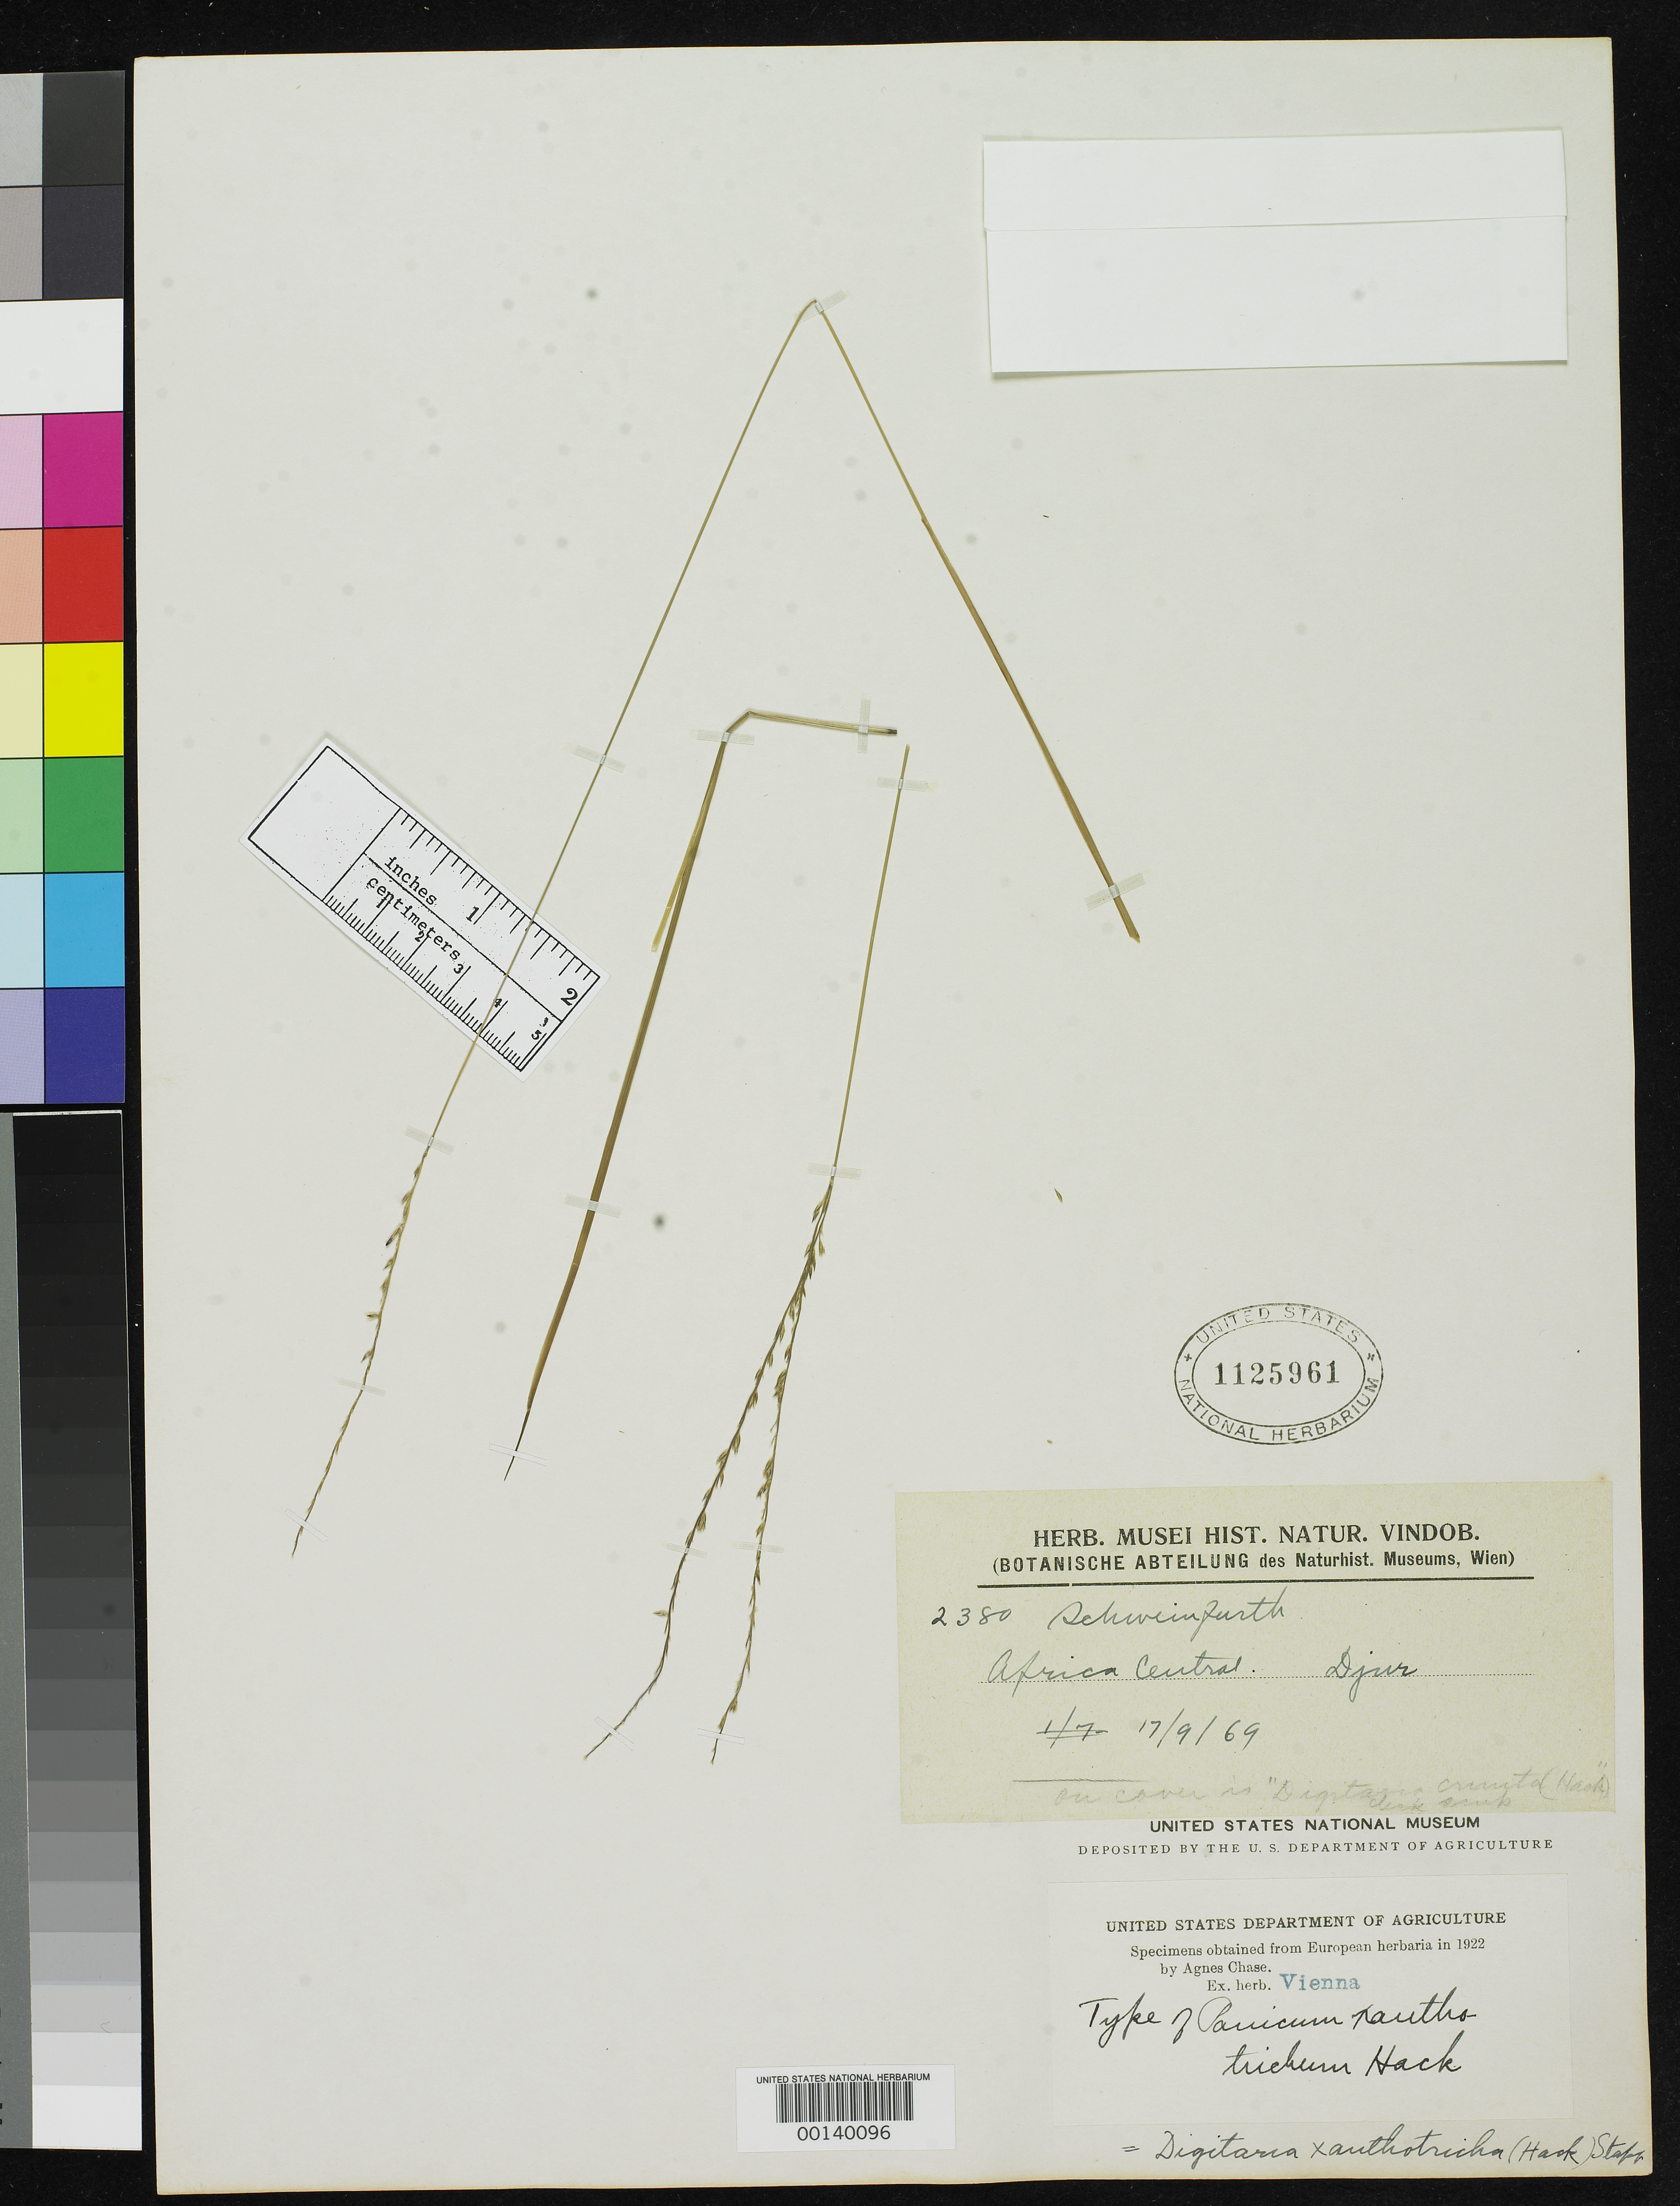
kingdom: Plantae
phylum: Tracheophyta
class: Liliopsida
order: Poales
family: Poaceae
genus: Panicum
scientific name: Panicum xanthotrichum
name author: Hack.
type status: Type Fragment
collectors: G. A. Schweinfurth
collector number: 2380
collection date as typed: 17 Sep 1869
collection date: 1869-09-17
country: Sudan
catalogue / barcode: US 1125961